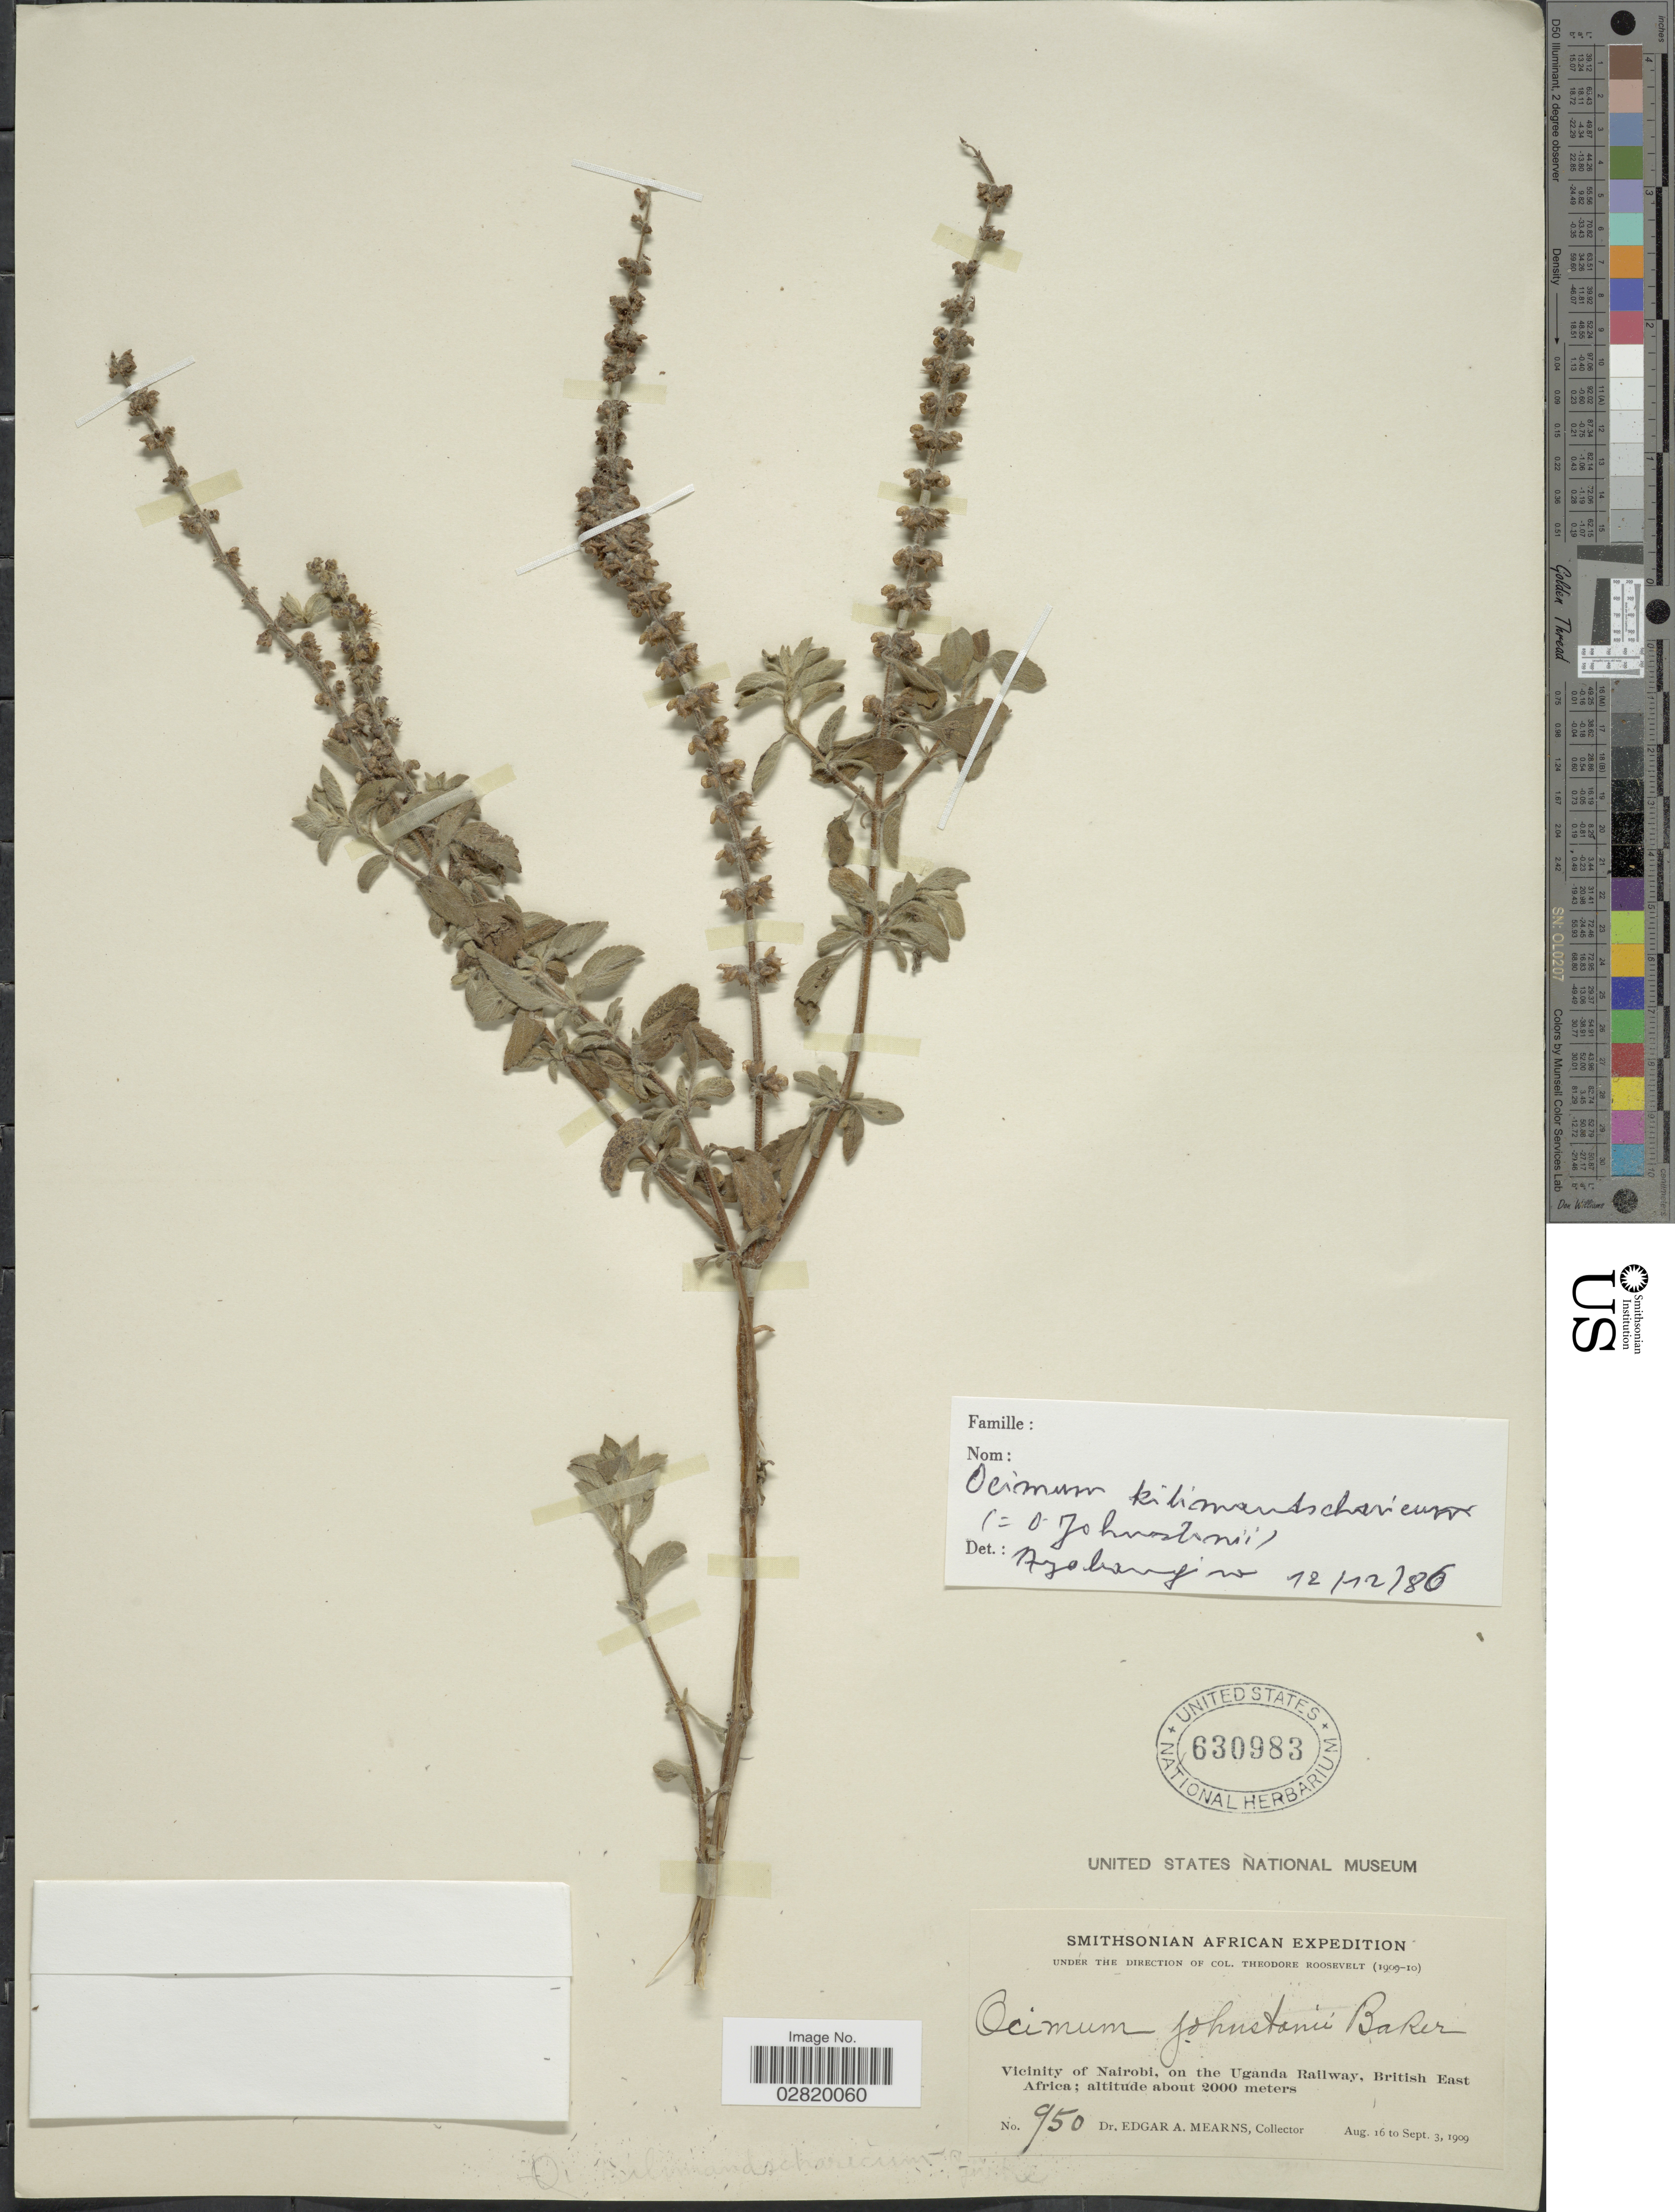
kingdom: Plantae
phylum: Tracheophyta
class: Magnoliopsida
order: Lamiales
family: Lamiaceae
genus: Ocimum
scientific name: Ocimum kilimandscharicum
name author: Gürke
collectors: E. A. Mearns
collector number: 950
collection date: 1909-08-16/1909-09-03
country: Uganda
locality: Vicinity of Nairobi, on the Uganda Railway, British East Africa.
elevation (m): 2000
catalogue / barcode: US 630983